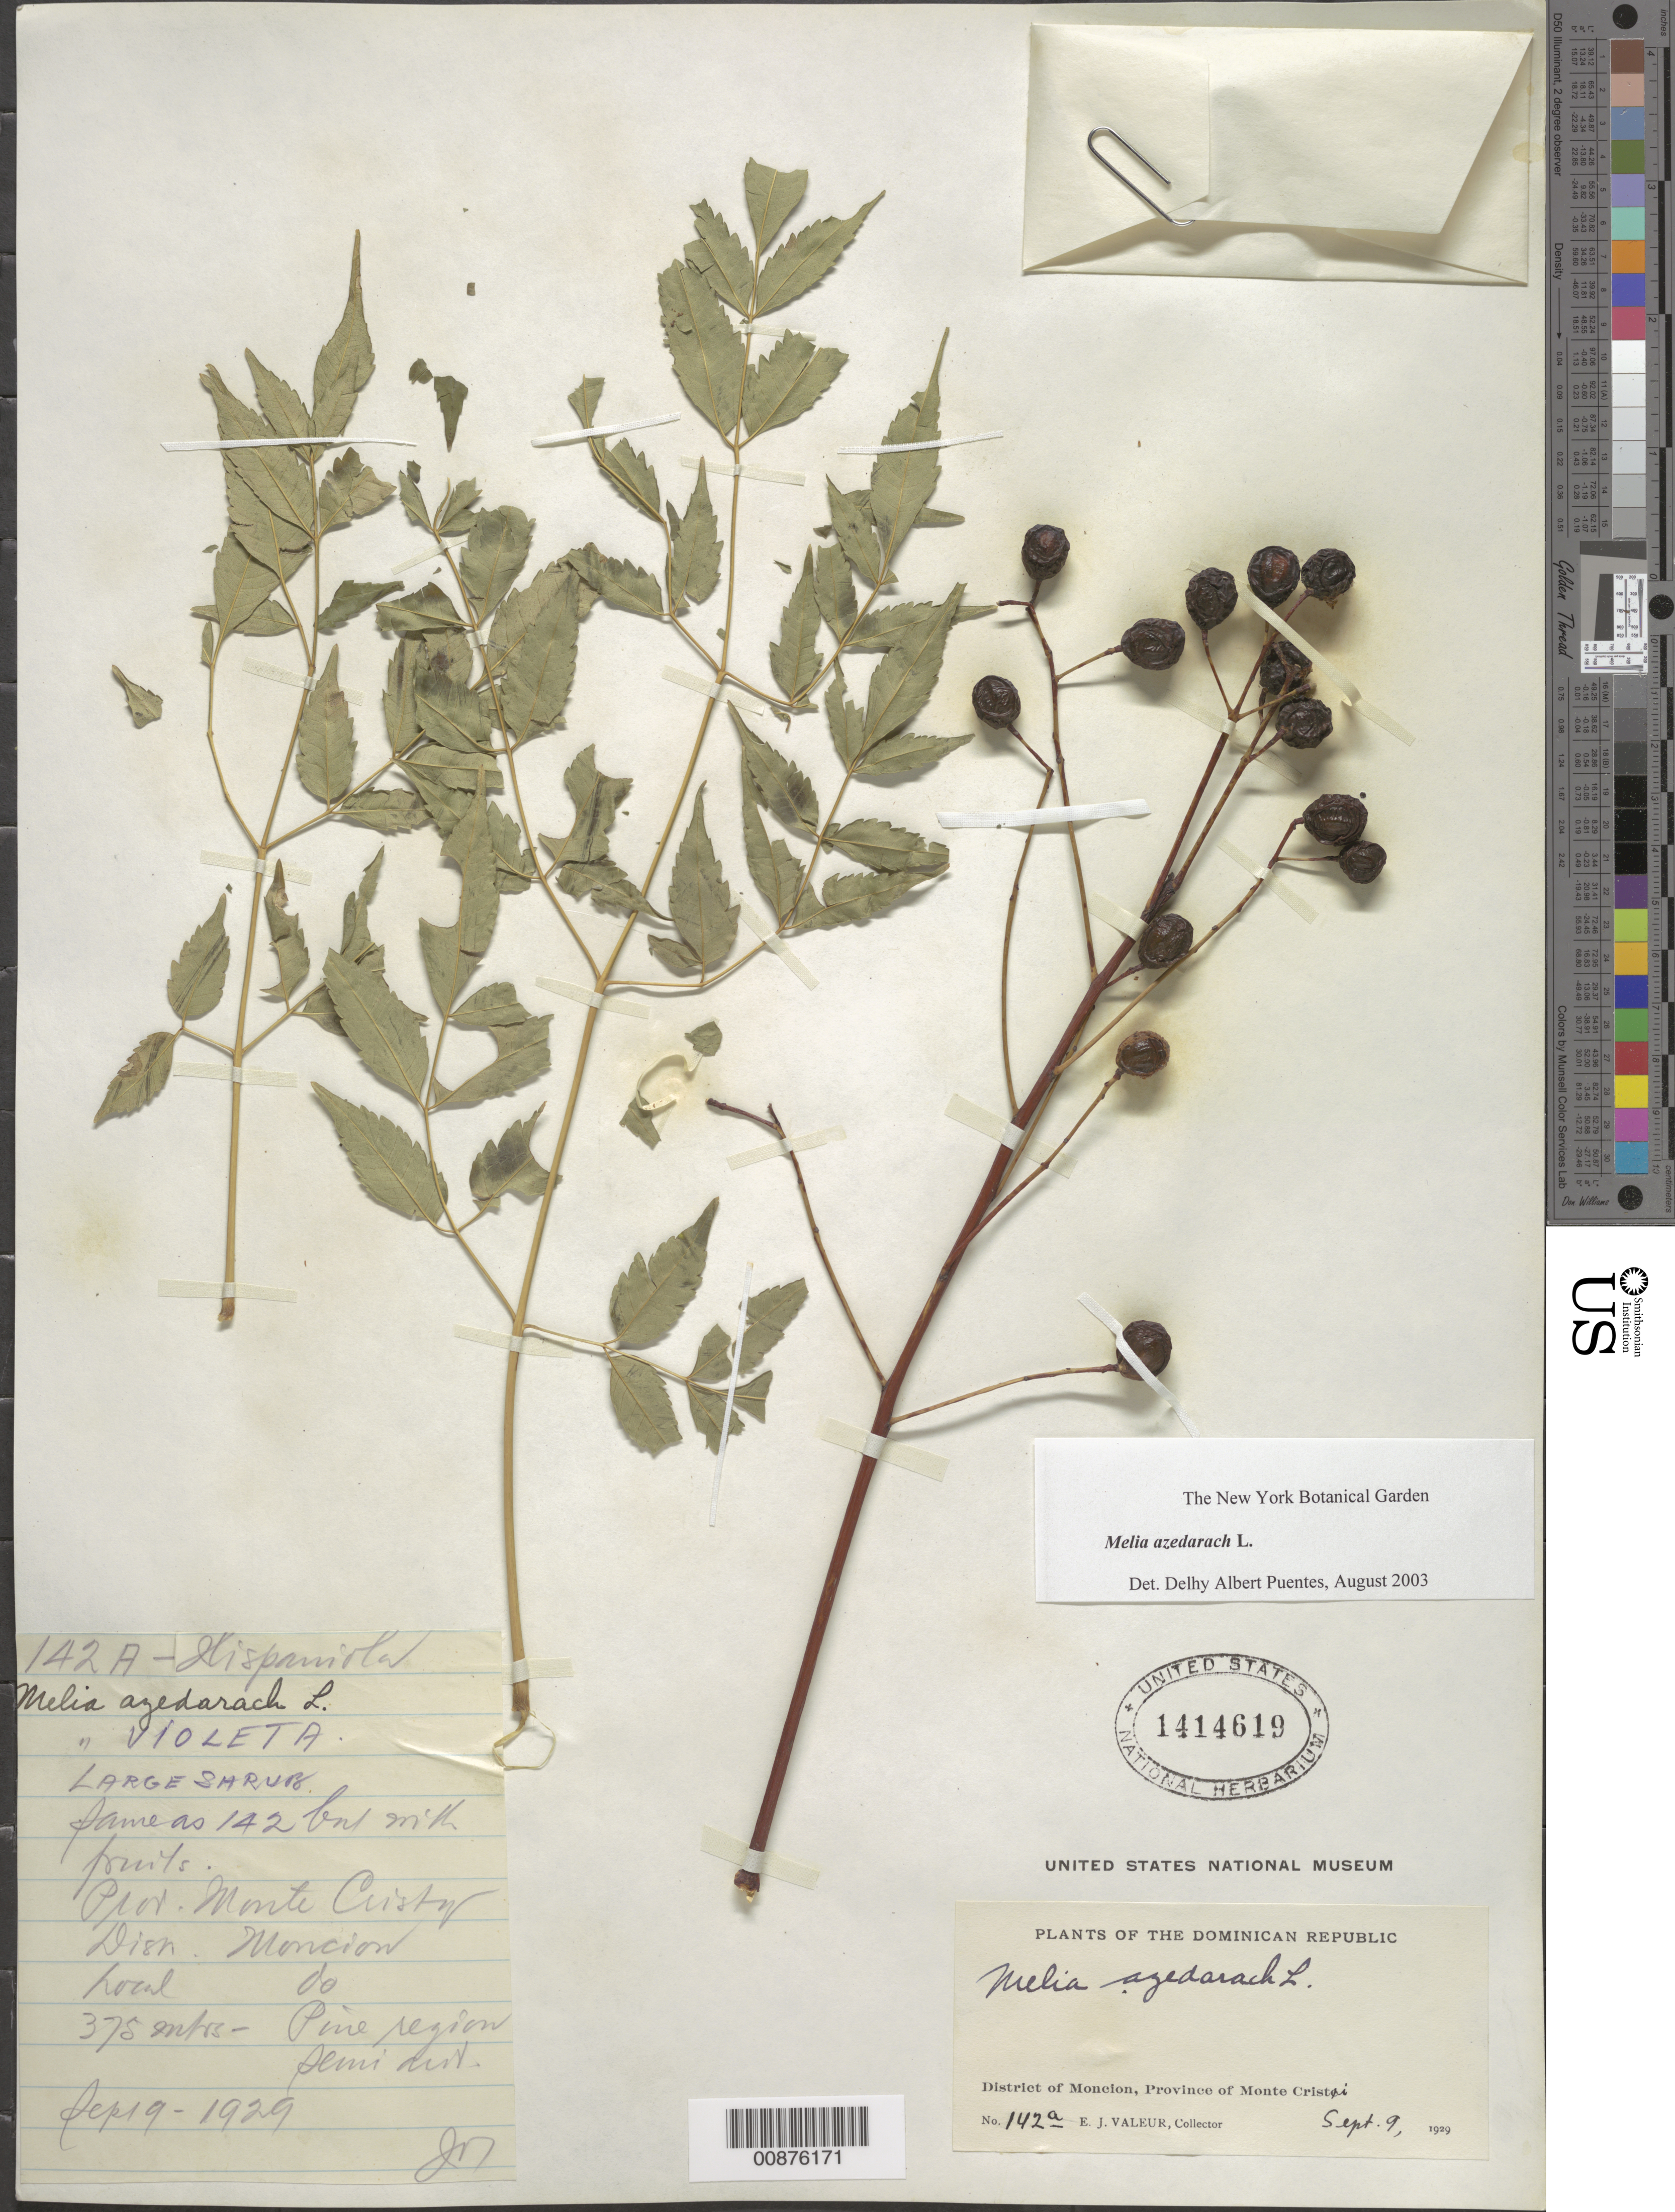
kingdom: Plantae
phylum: Tracheophyta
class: Magnoliopsida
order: Sapindales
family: Meliaceae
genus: Melia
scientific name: Melia azedarach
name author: L.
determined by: Puentes, D. A.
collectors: E. Valeur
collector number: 142A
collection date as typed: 09 Sep 1929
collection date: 1929-09-09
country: Dominican Republic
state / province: Monte Cristi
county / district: Monción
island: Hispaniola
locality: "Io"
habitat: Semi arid pine region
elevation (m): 375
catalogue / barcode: US 1414619